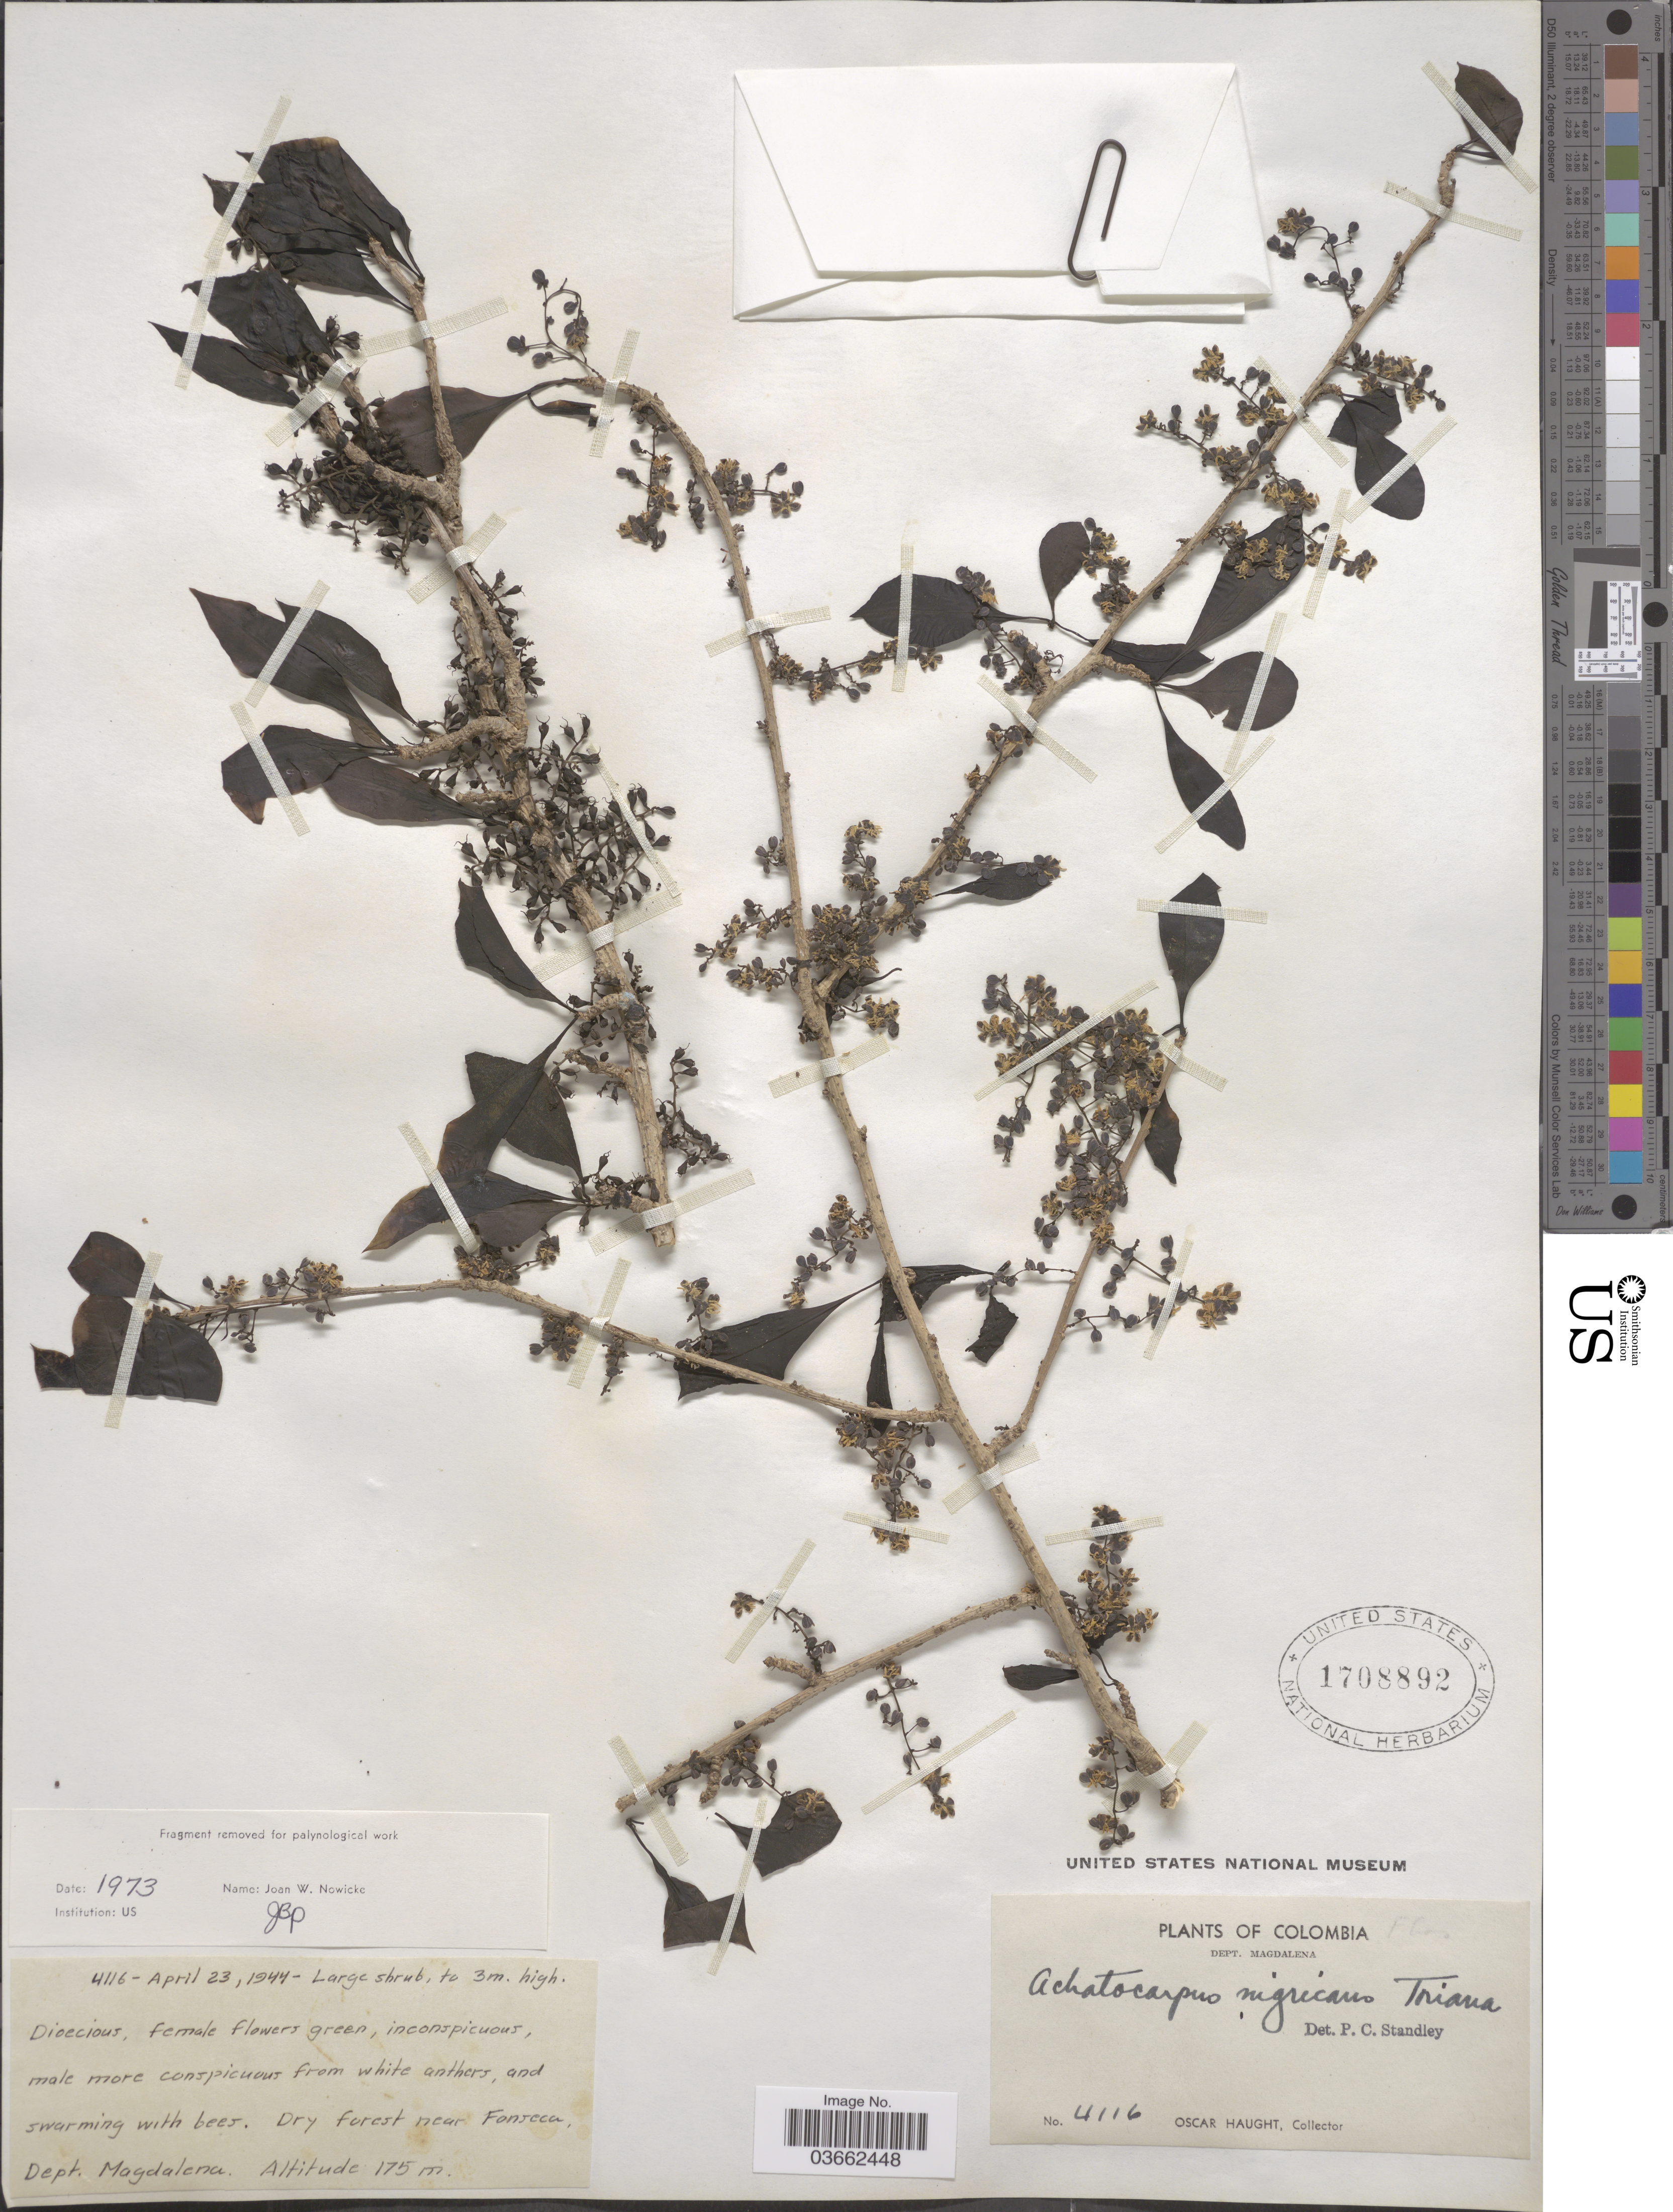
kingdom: Plantae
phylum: Tracheophyta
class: Magnoliopsida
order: Caryophyllales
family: Achatocarpaceae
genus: Achatocarpus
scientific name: Achatocarpus nigricans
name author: Triana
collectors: O. Haught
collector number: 4116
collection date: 1944-04-23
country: Colombia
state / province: Magdalena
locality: Dry forest near Fonseca, Dept. Magdalena.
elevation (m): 175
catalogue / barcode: US 1708892